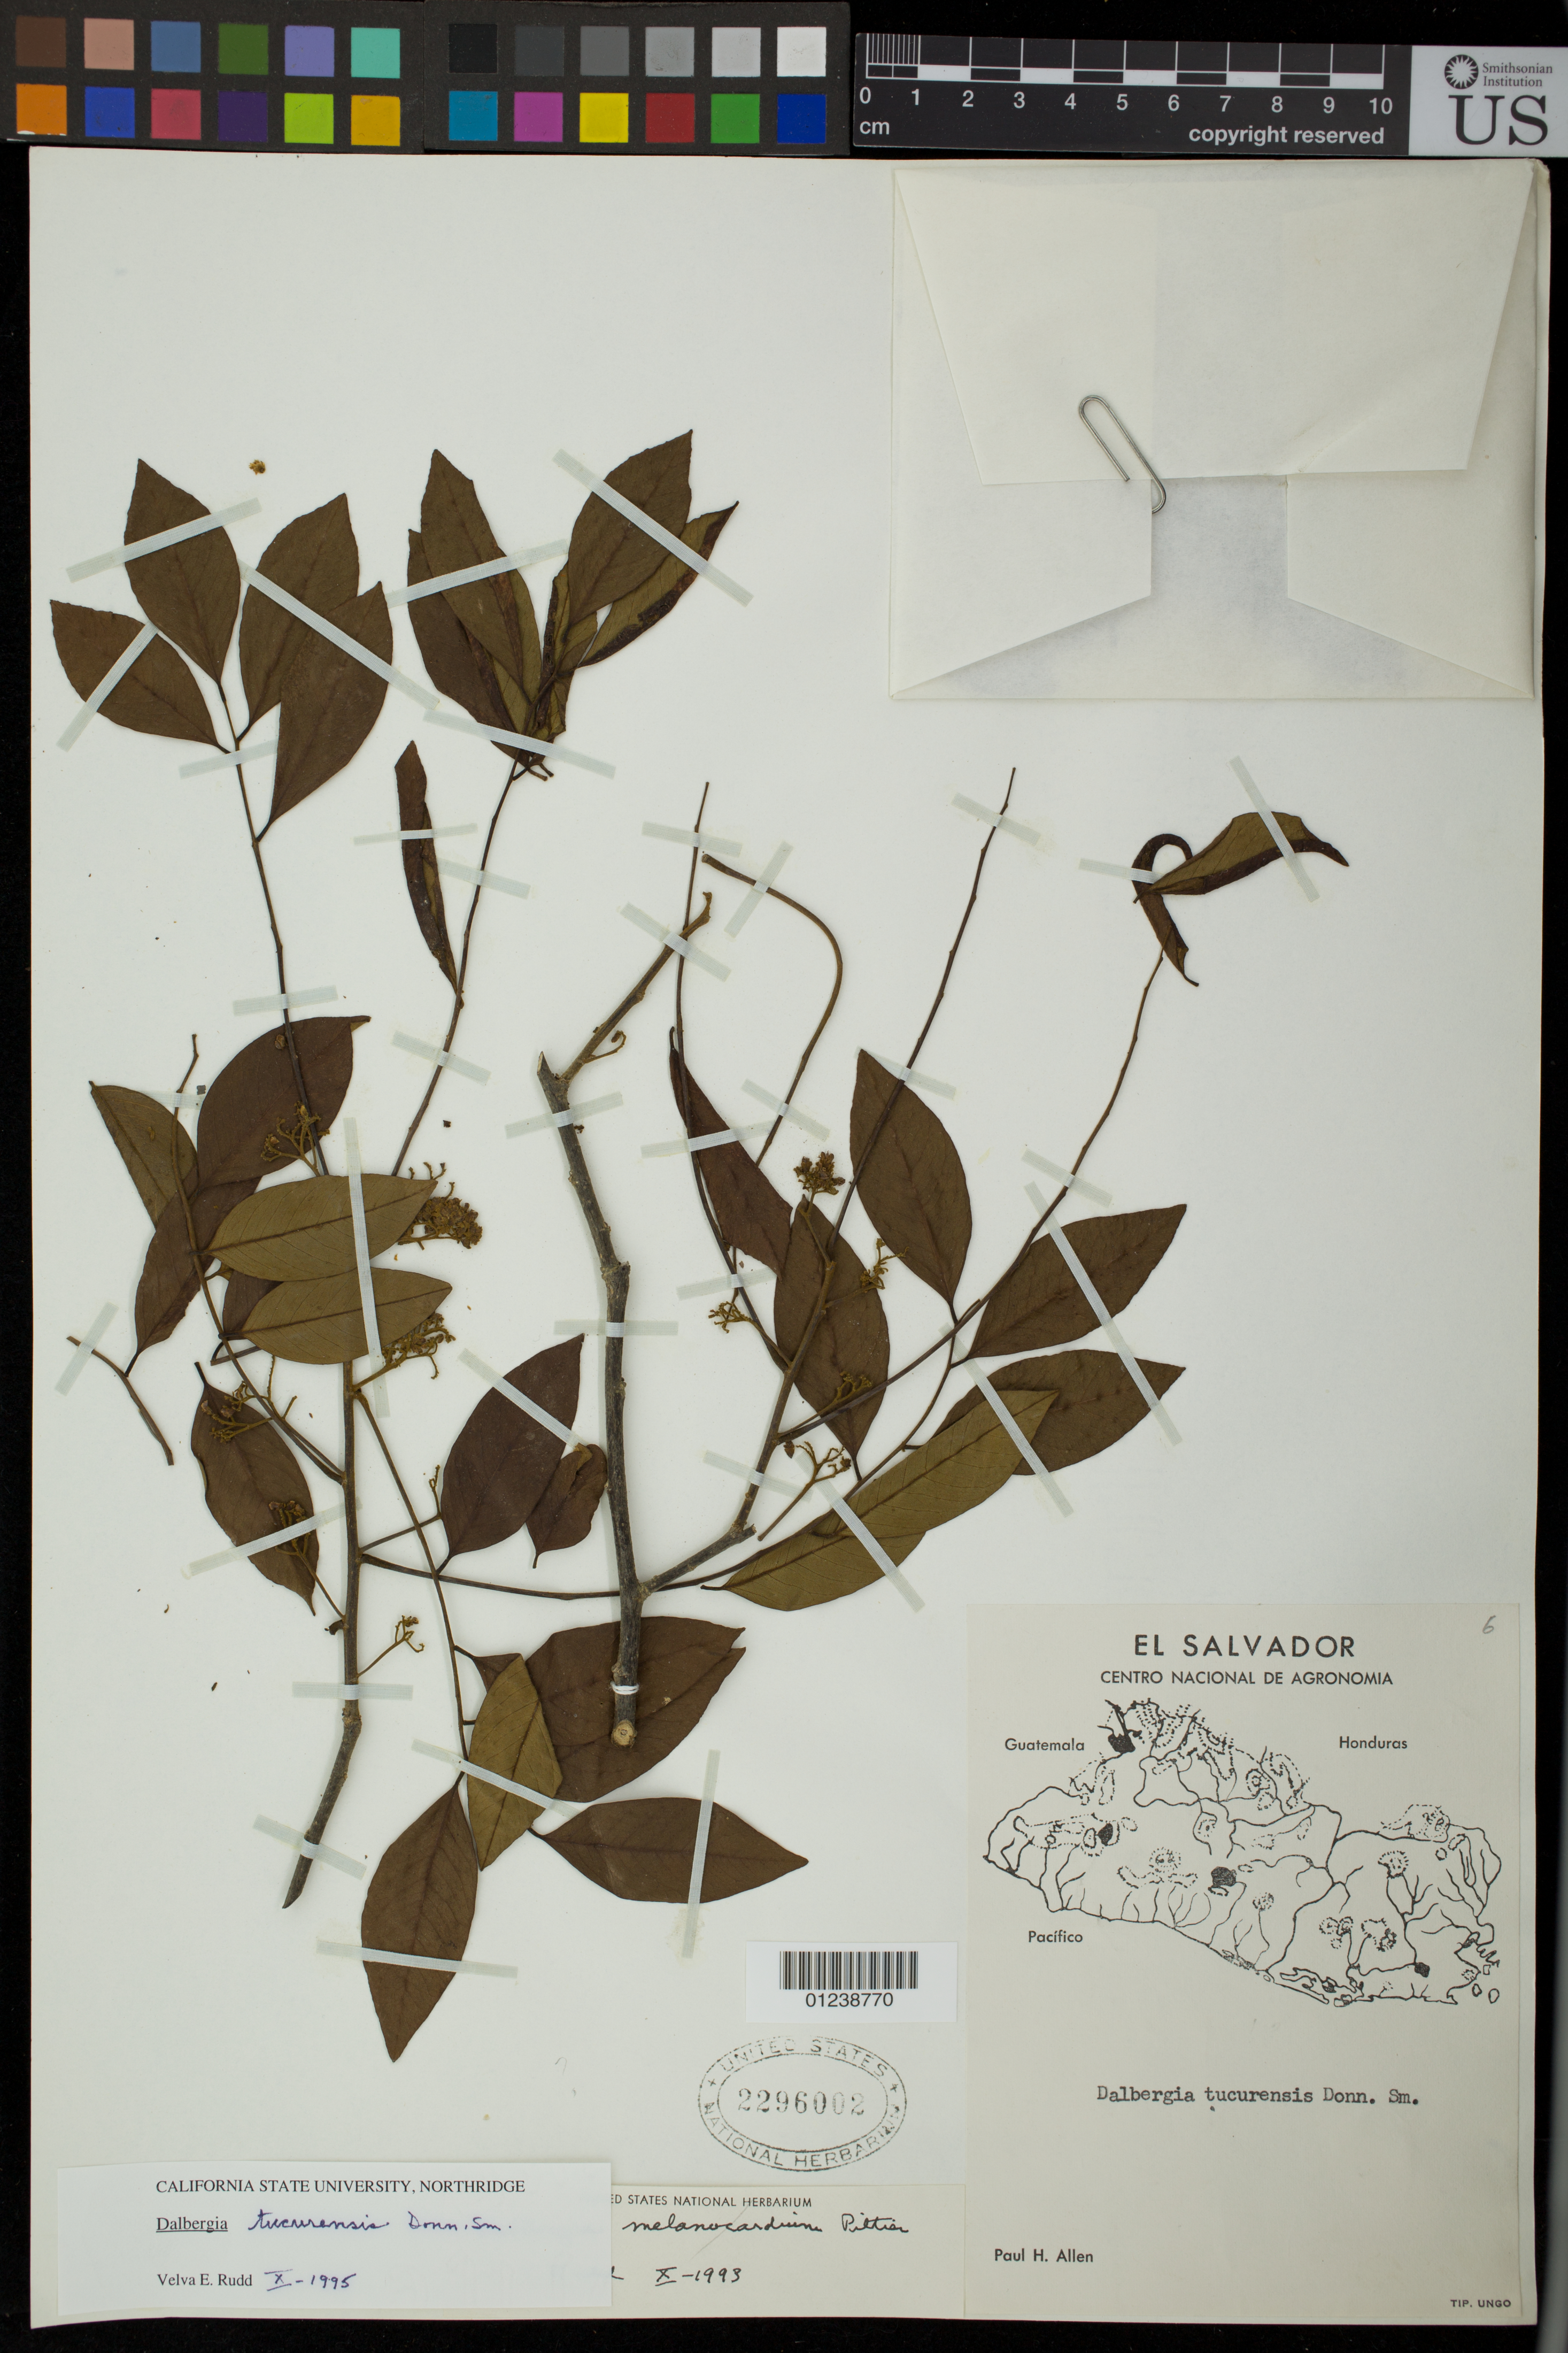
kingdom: Plantae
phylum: Tracheophyta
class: Magnoliopsida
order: Fabales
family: Fabaceae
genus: Dalbergia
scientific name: Dalbergia tucurensis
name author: Donn. Sm.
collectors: P. H. Allen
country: El Salvador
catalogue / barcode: US 2296002